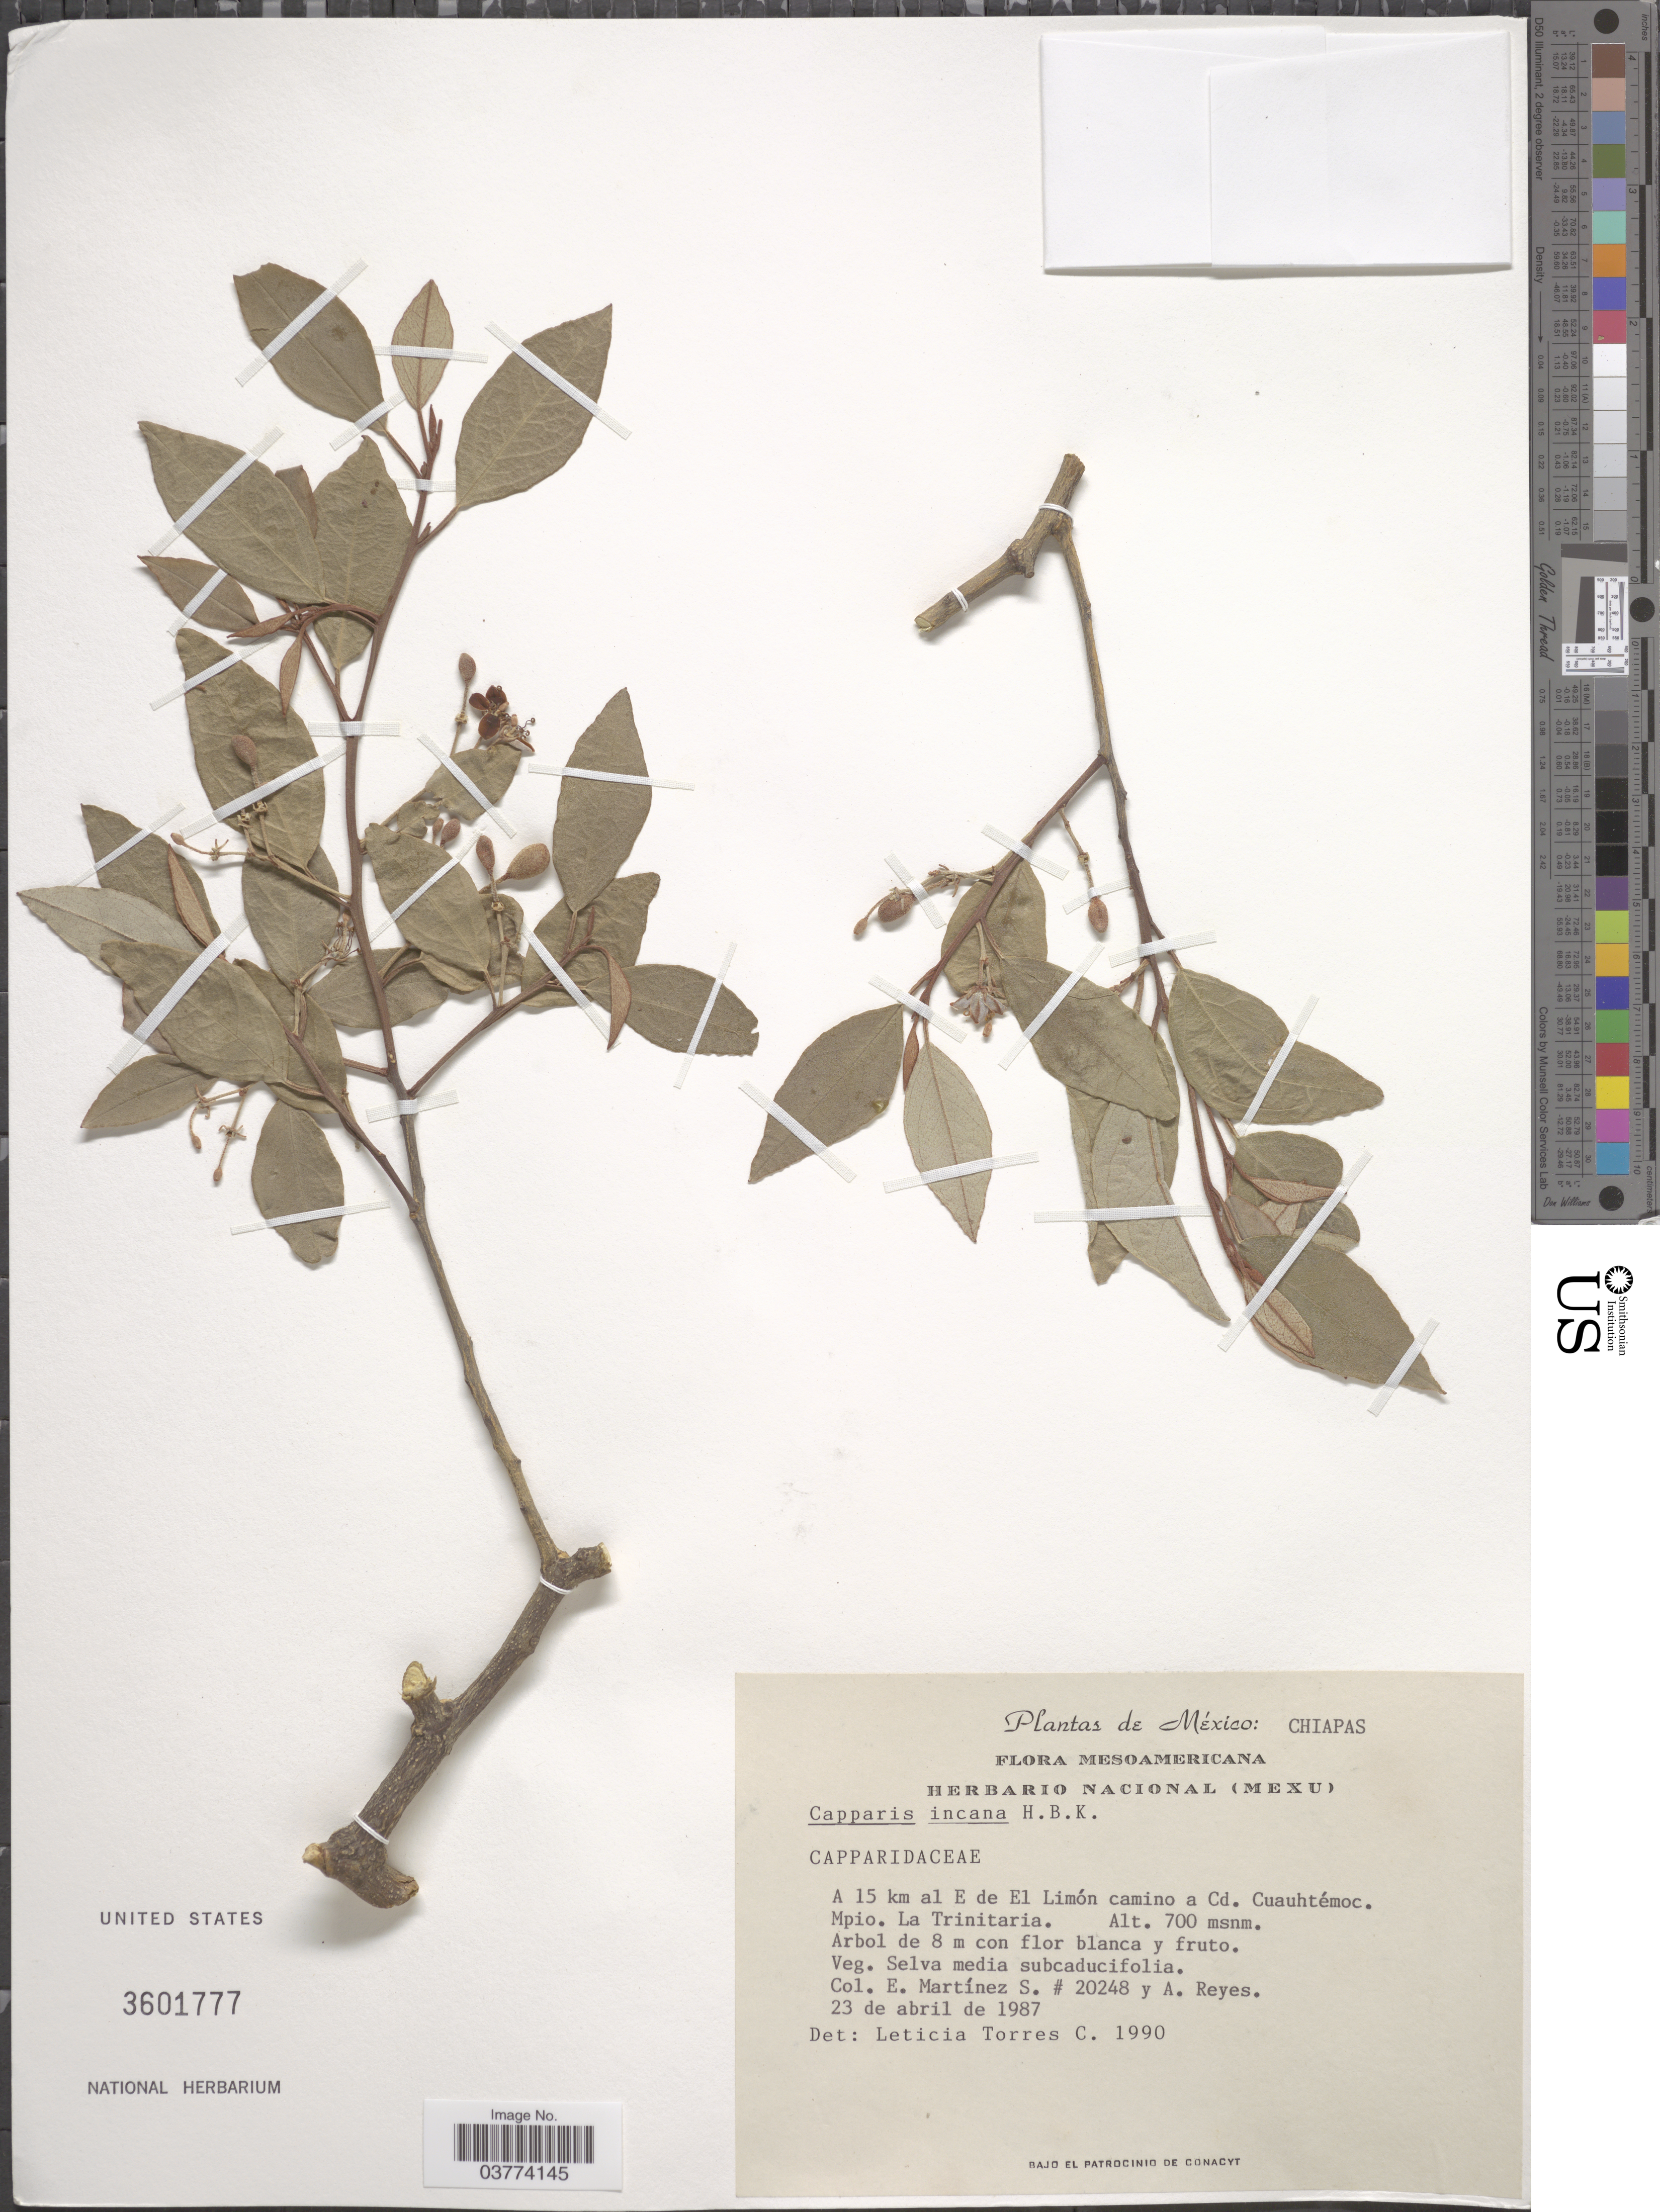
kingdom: Plantae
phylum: Tracheophyta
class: Magnoliopsida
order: Brassicales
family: Capparaceae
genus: Quadrella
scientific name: Quadrella incana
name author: (Kunth) Iltis & Cornejo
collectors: E. M. Martínez S. & A. Reyes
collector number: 20248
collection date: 1987-04-23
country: Mexico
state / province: Chiapas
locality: Mesoamericana. A 15 km al E de El Limón camino a Cd. Cuauhtémoc. Mpio. La Trinitaria.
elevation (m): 700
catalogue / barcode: US 3601777